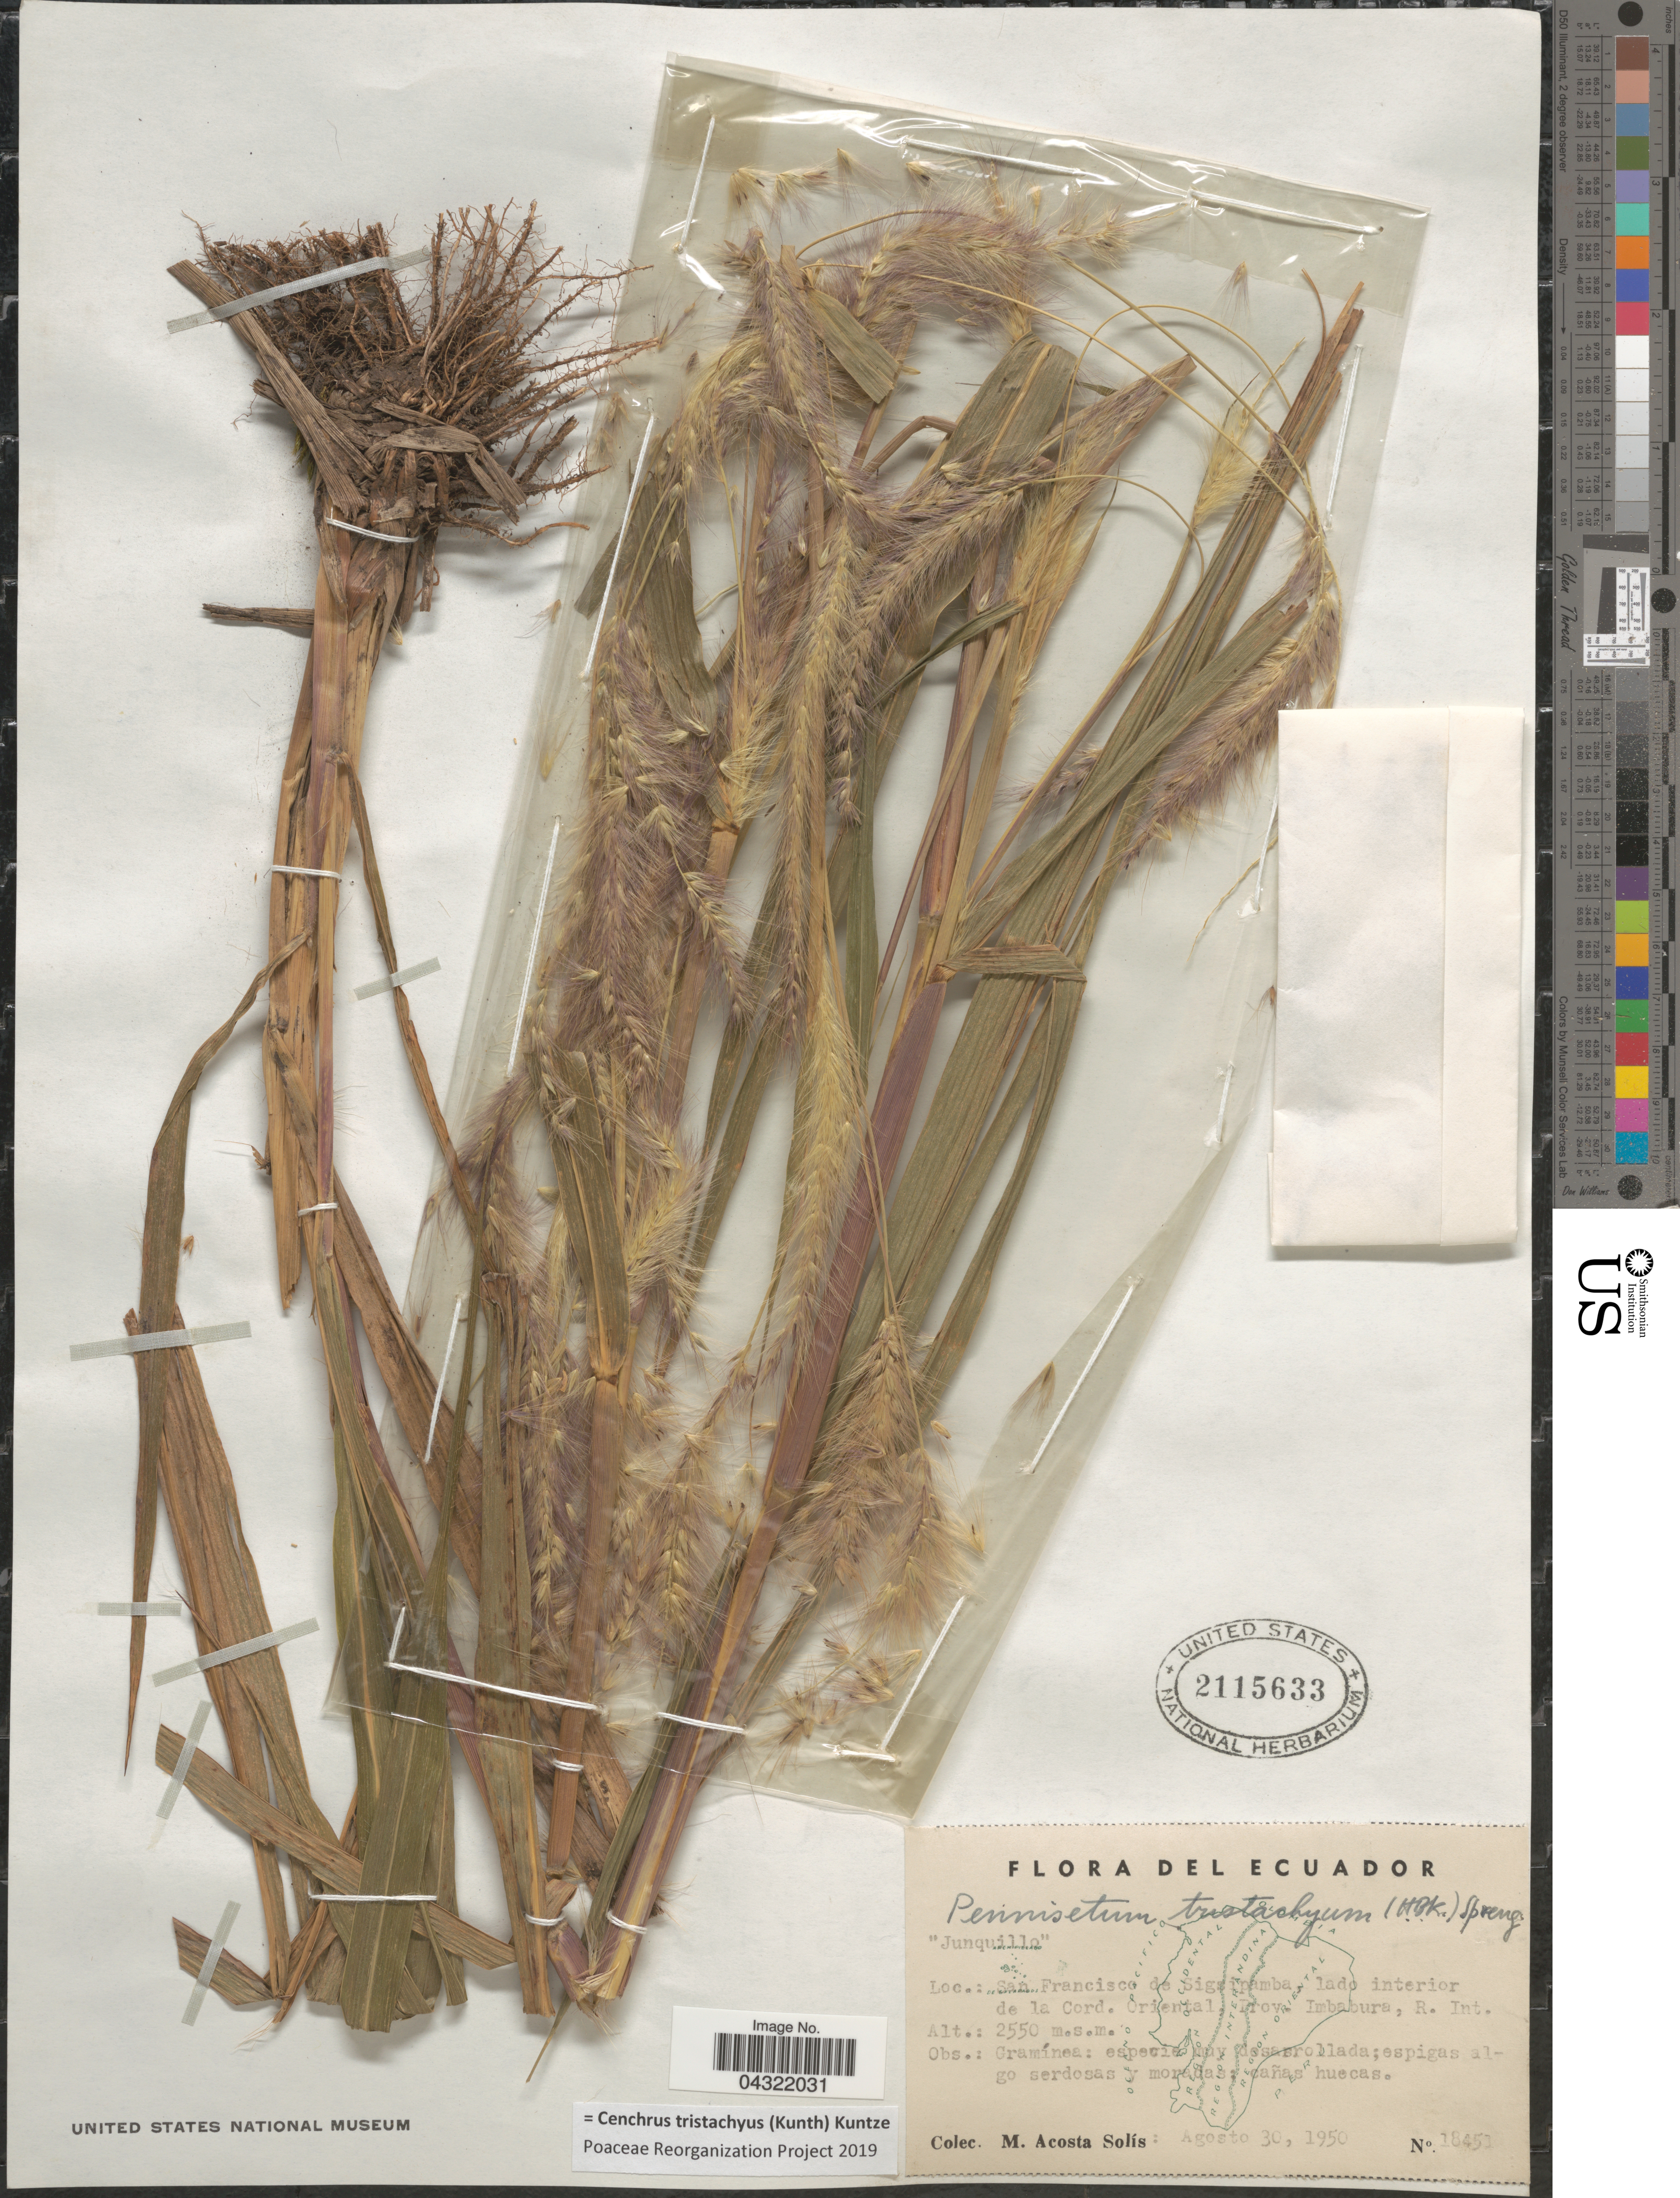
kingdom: Plantae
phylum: Tracheophyta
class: Liliopsida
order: Poales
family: Poaceae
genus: Cenchrus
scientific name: Cenchrus tristachyus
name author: (Kunth) Kuntze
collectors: M. Acosta Solis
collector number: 18451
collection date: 1950-08-30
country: Ecuador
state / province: Imbabura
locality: San Francisco de Sigaipamba, lado interior de la Cord. Oriental, R. Int.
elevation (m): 2550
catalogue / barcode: US 2115633